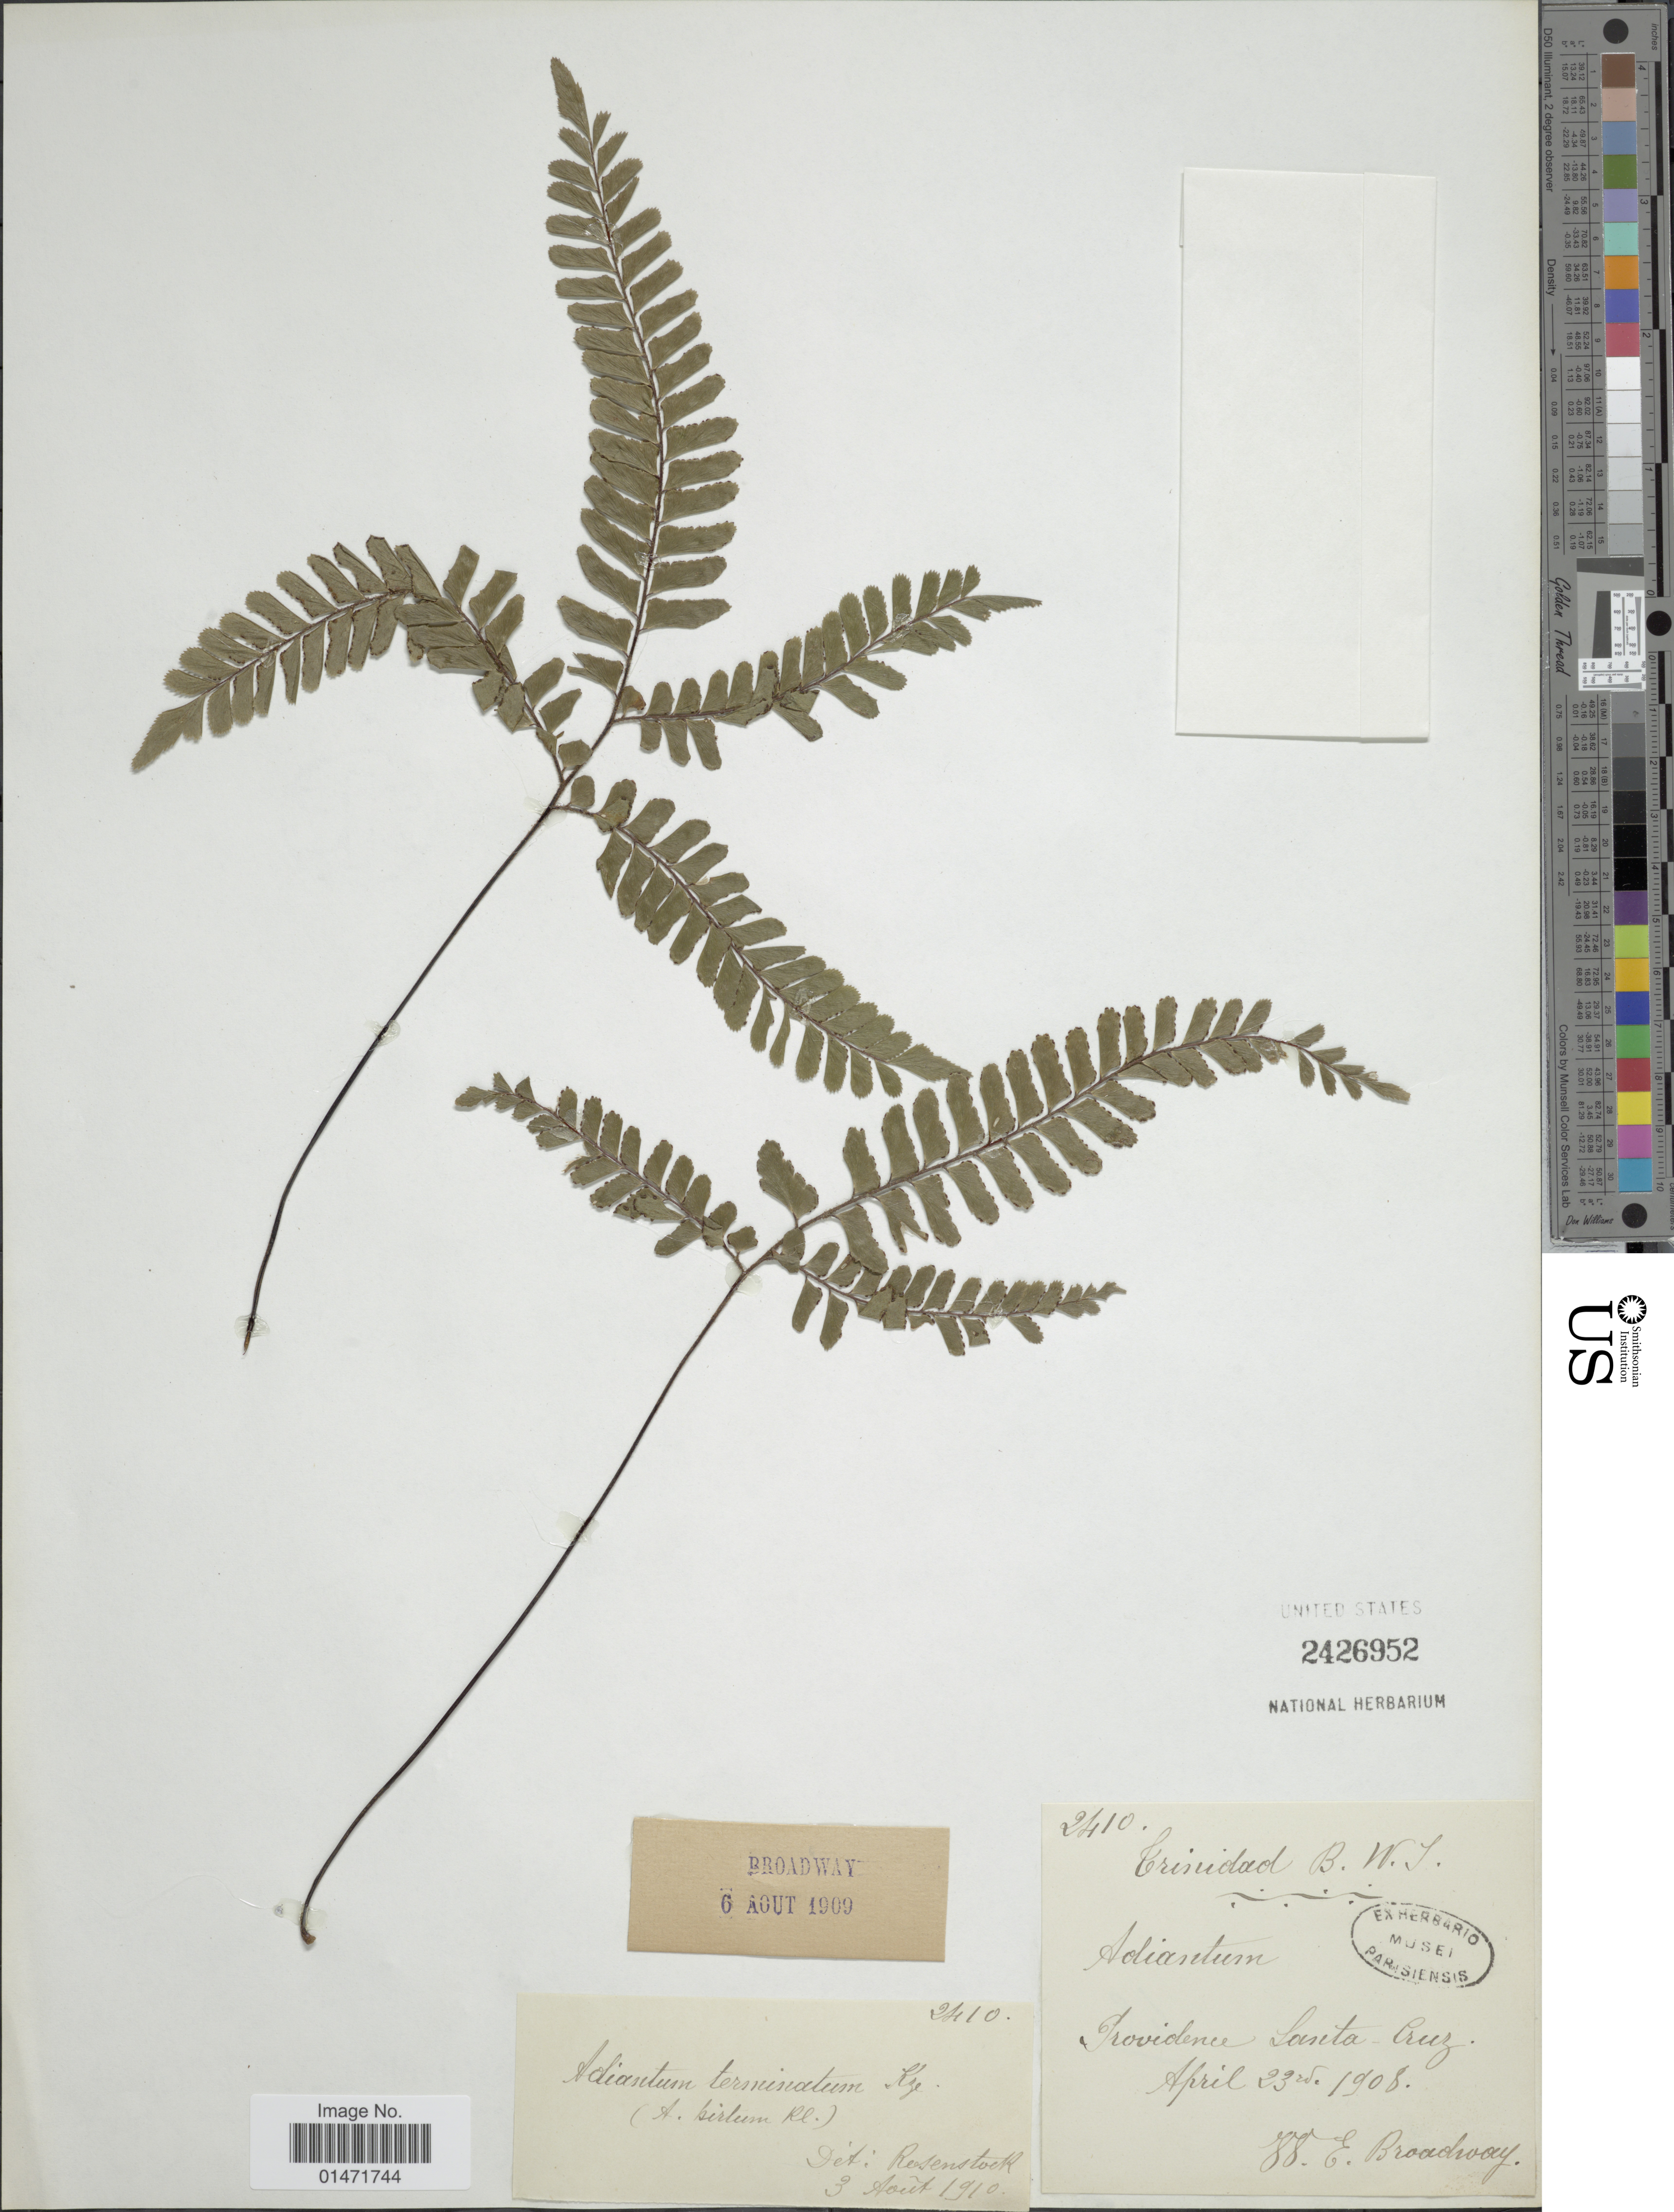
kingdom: Plantae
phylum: Tracheophyta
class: Polypodiopsida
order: Polypodiales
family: Pteridaceae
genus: Adiantum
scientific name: Adiantum tetraphyllum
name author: Humb. & Bonpl. ex Willd.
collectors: W. E. Broadway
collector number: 2410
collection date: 1908-04-23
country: Trinidad and Tobago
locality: Trinidad, B.W.I. Providence Santa Cruz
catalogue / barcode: US 2426952